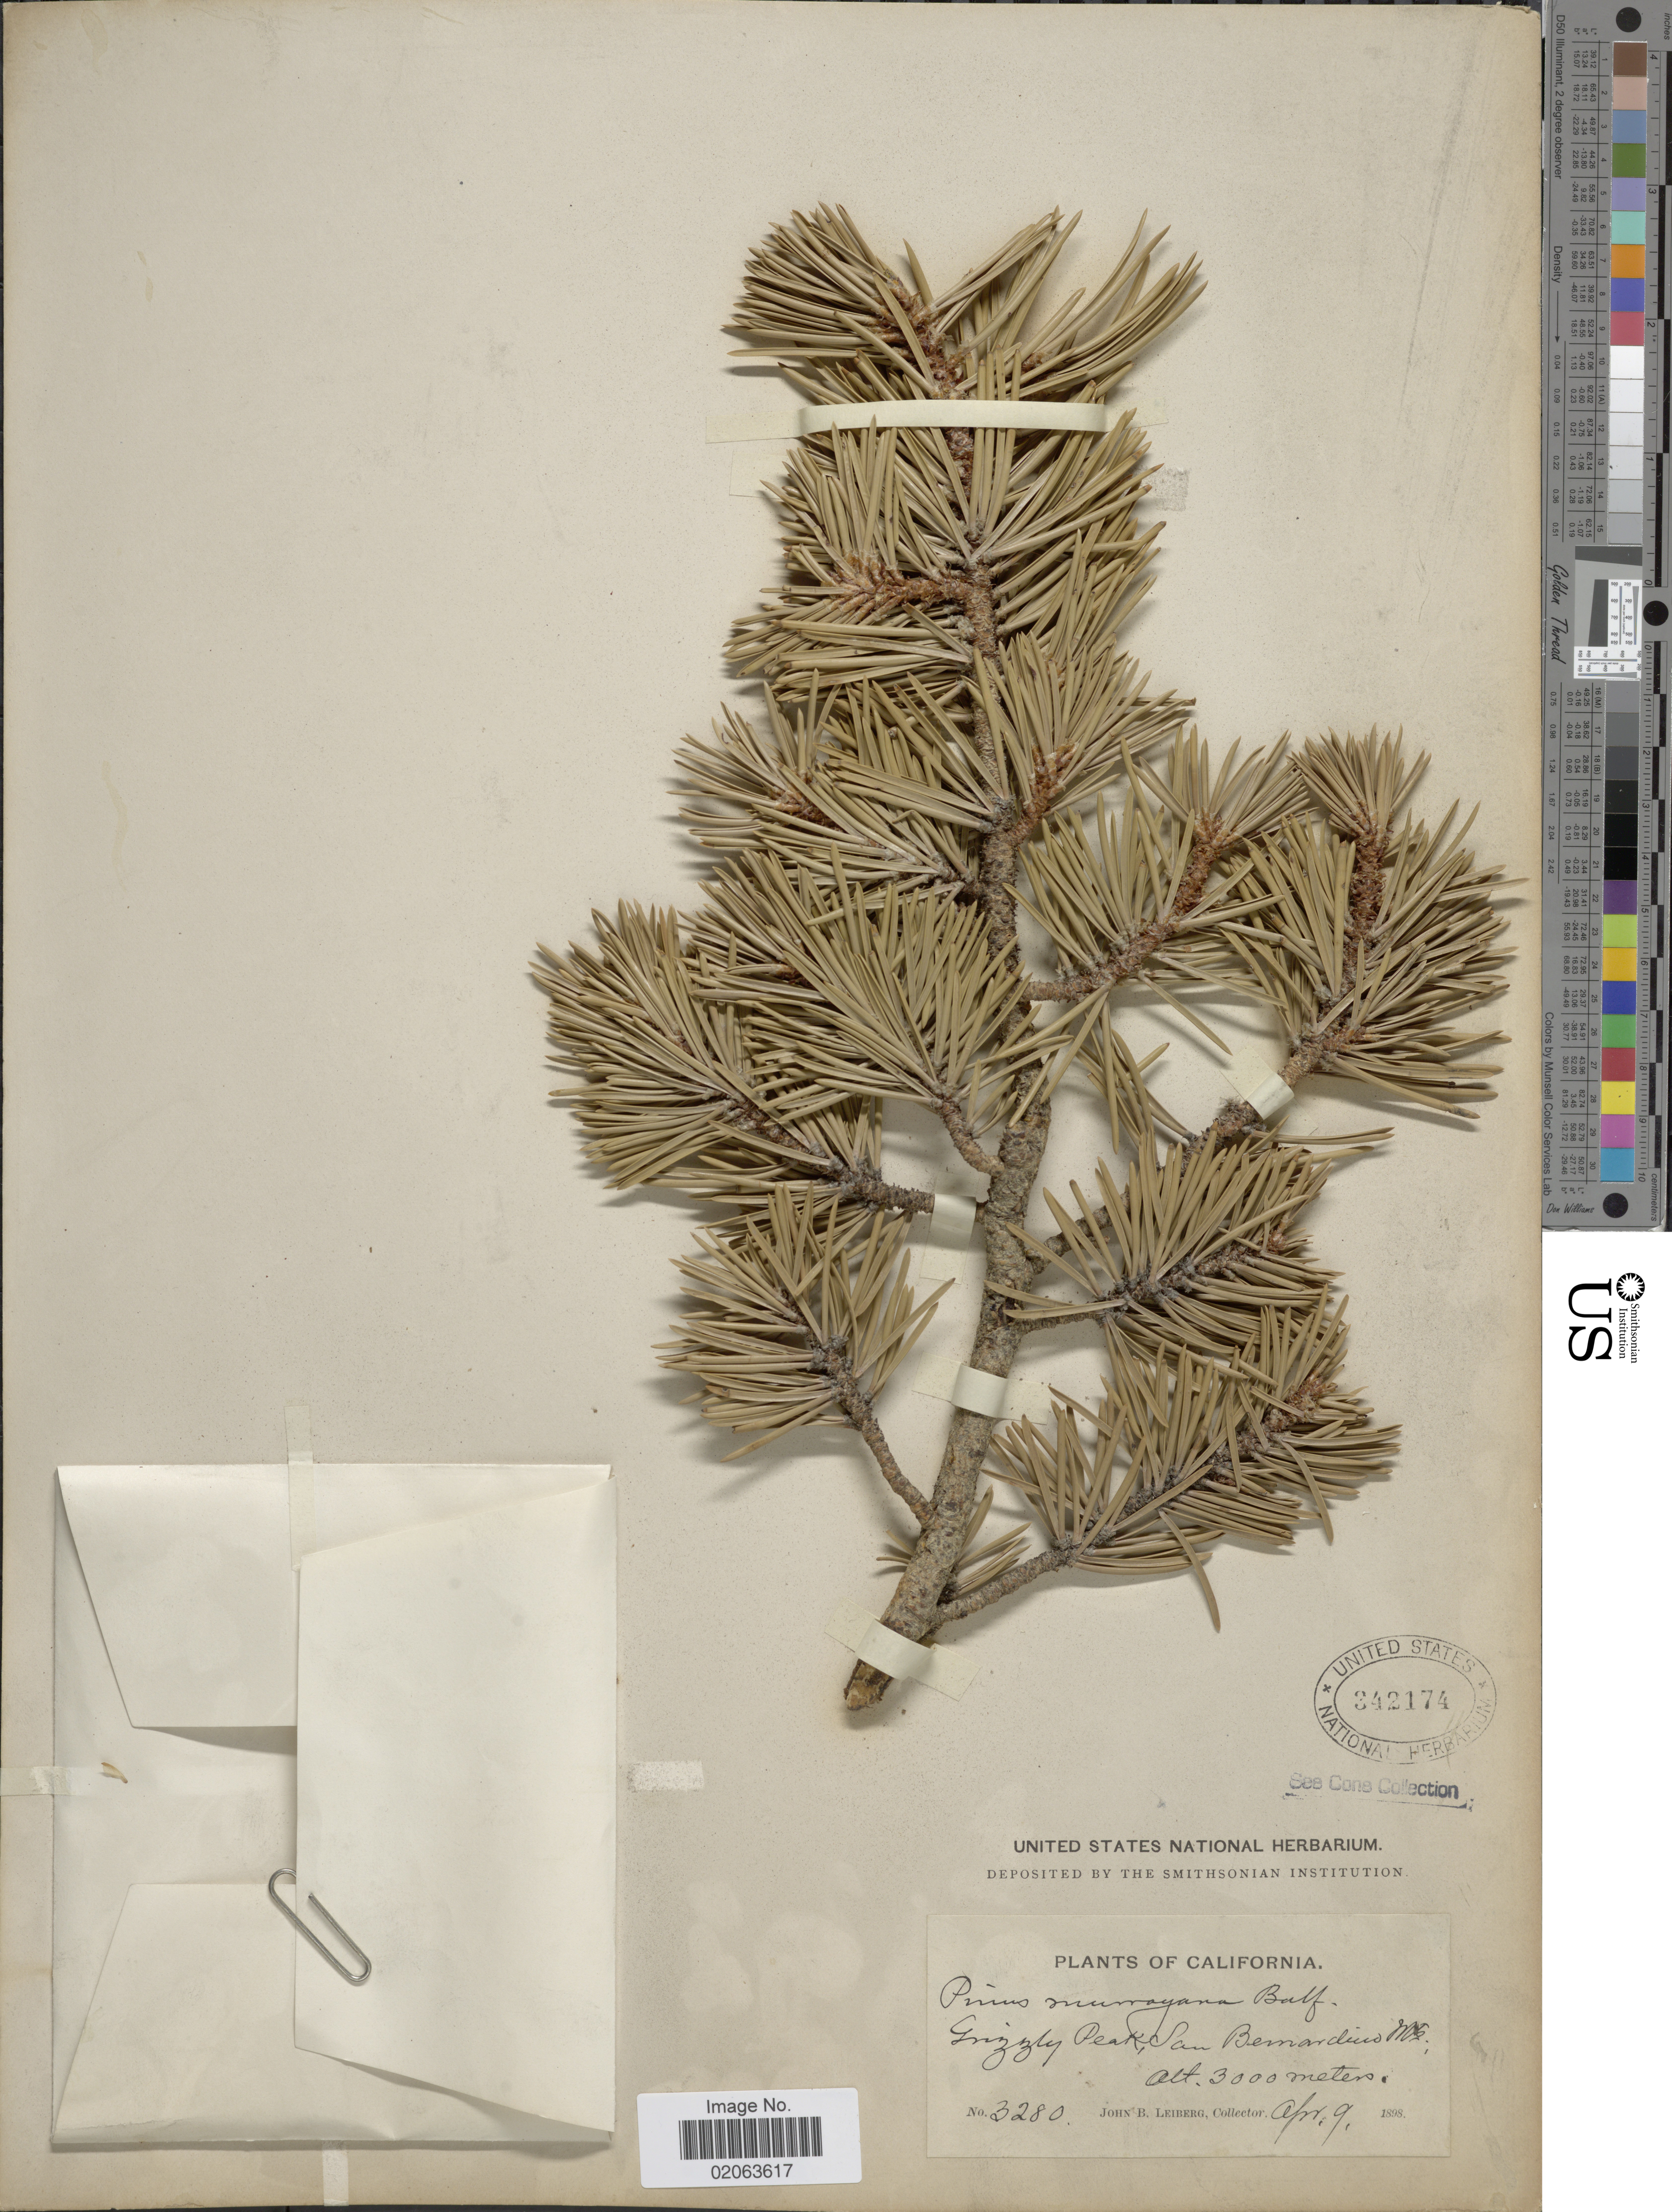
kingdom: Plantae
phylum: Tracheophyta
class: Pinopsida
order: Pinales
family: Pinaceae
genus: Pinus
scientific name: Pinus contorta var. murrayana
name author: (Balf.) S. Watson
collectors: J. B. Leiberg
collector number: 3280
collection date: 1898-04-09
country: United States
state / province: California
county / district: San Bernardino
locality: Grizzly Peak, San Bernardino Mts.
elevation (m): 3000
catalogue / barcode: US 342174